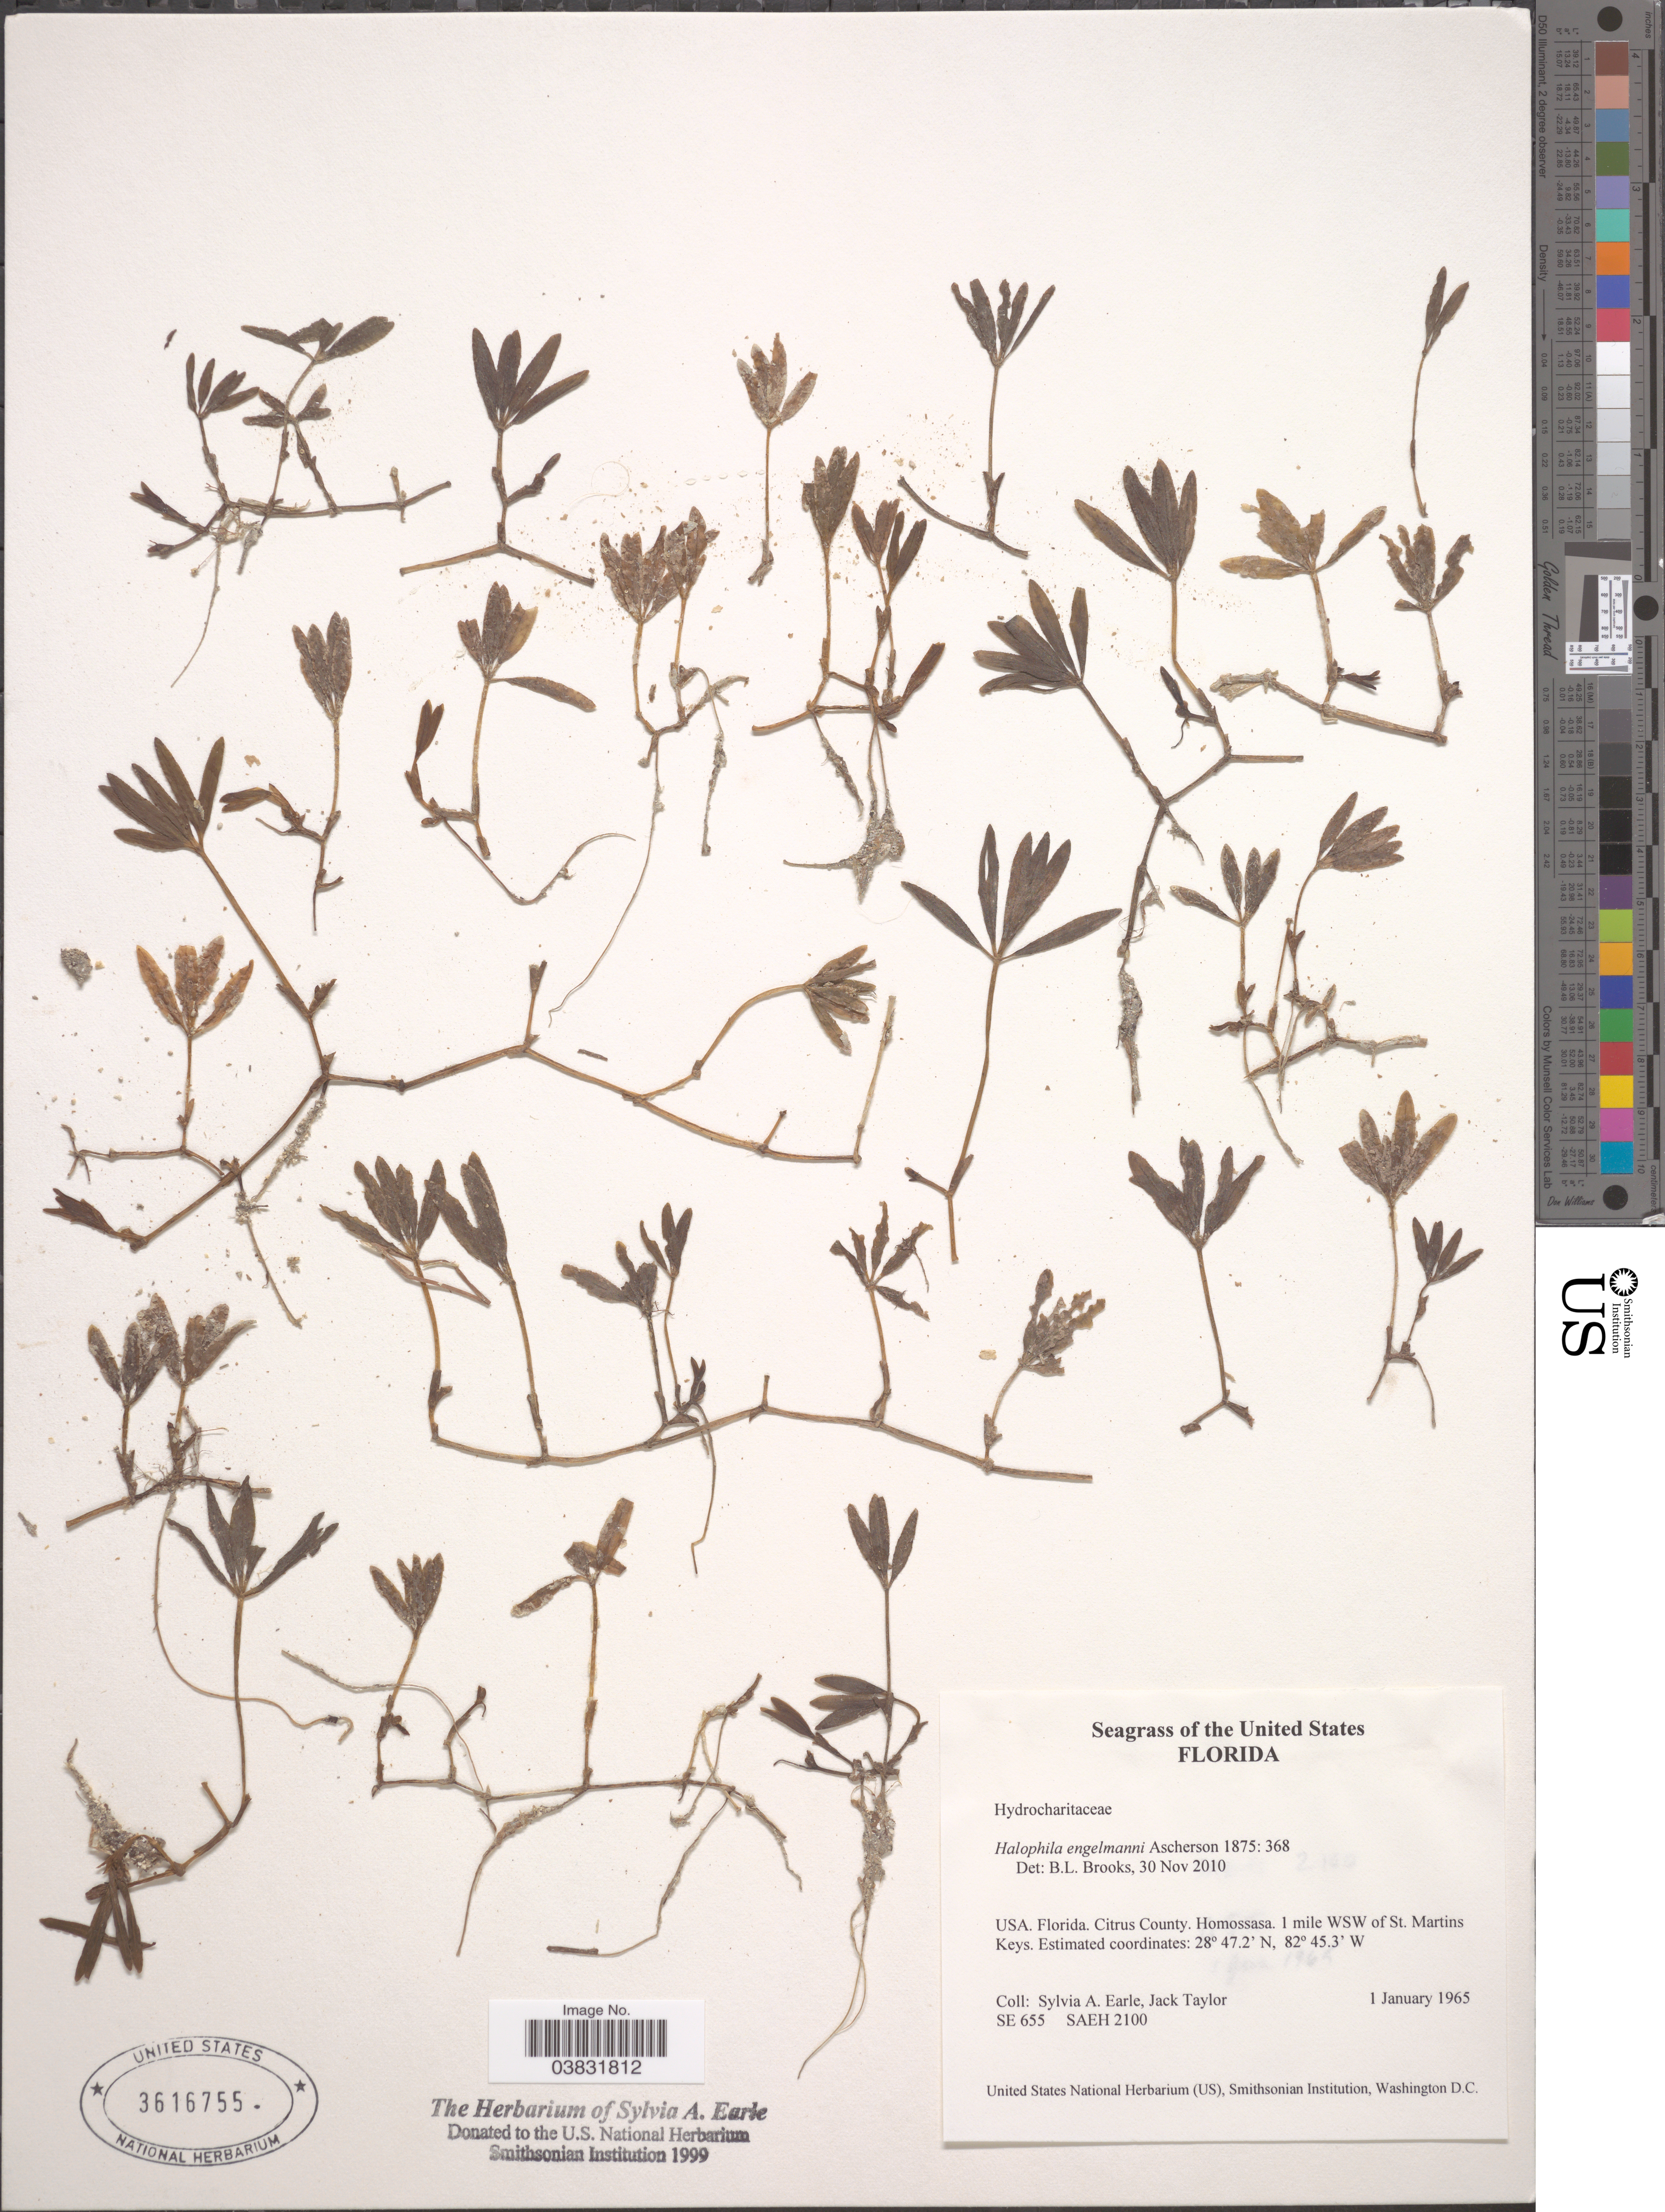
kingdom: Plantae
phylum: Tracheophyta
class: Liliopsida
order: Alismatales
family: Hydrocharitaceae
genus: Halophila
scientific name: Halophila engelmannii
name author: Asch.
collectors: S. A. Earle & J. Taylor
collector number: SE655/SAEH2100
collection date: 1965-01-01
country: United States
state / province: Florida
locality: Citrus County. Homossasa. 1 mile WSW of St. Martins Keys.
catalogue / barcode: US 3616755